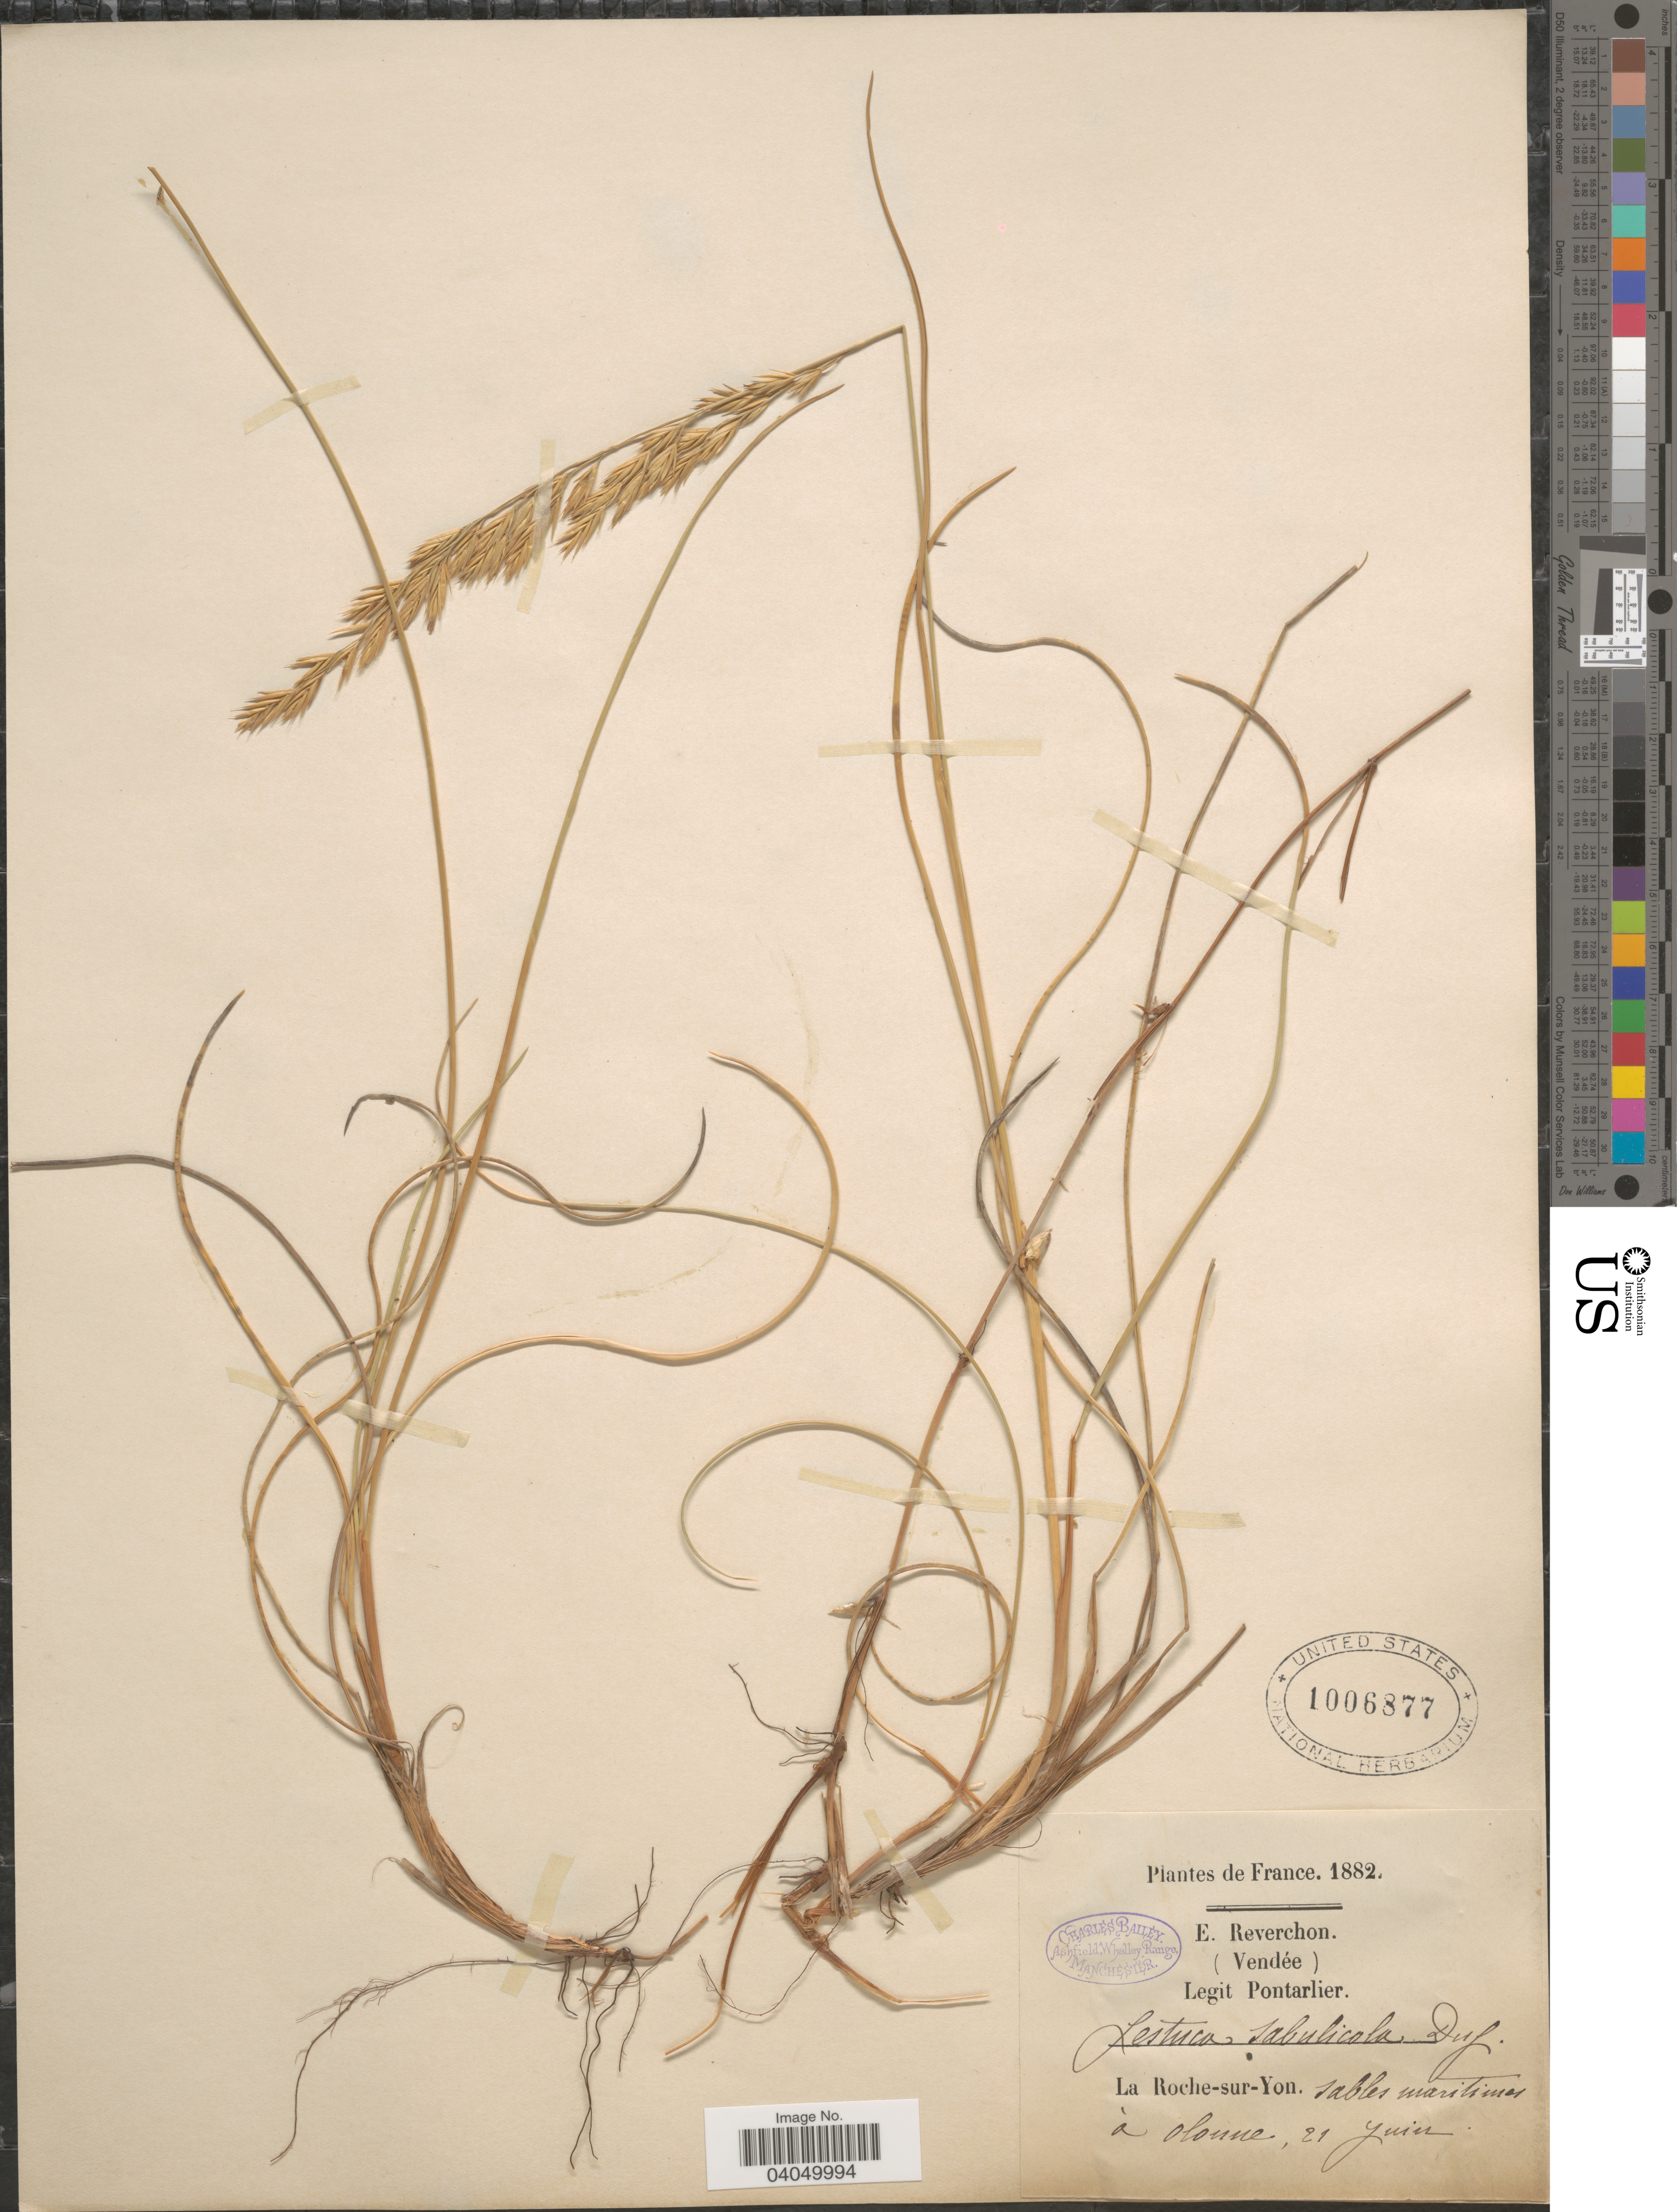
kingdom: Plantae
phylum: Tracheophyta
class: Liliopsida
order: Poales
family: Poaceae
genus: Festuca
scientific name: Festuca rubra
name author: L.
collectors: Pontarlier & E. Reverchon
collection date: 1882-06-21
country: France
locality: La Roche-sur-Yon. sables maritimes à Olonne.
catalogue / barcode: US 1006877